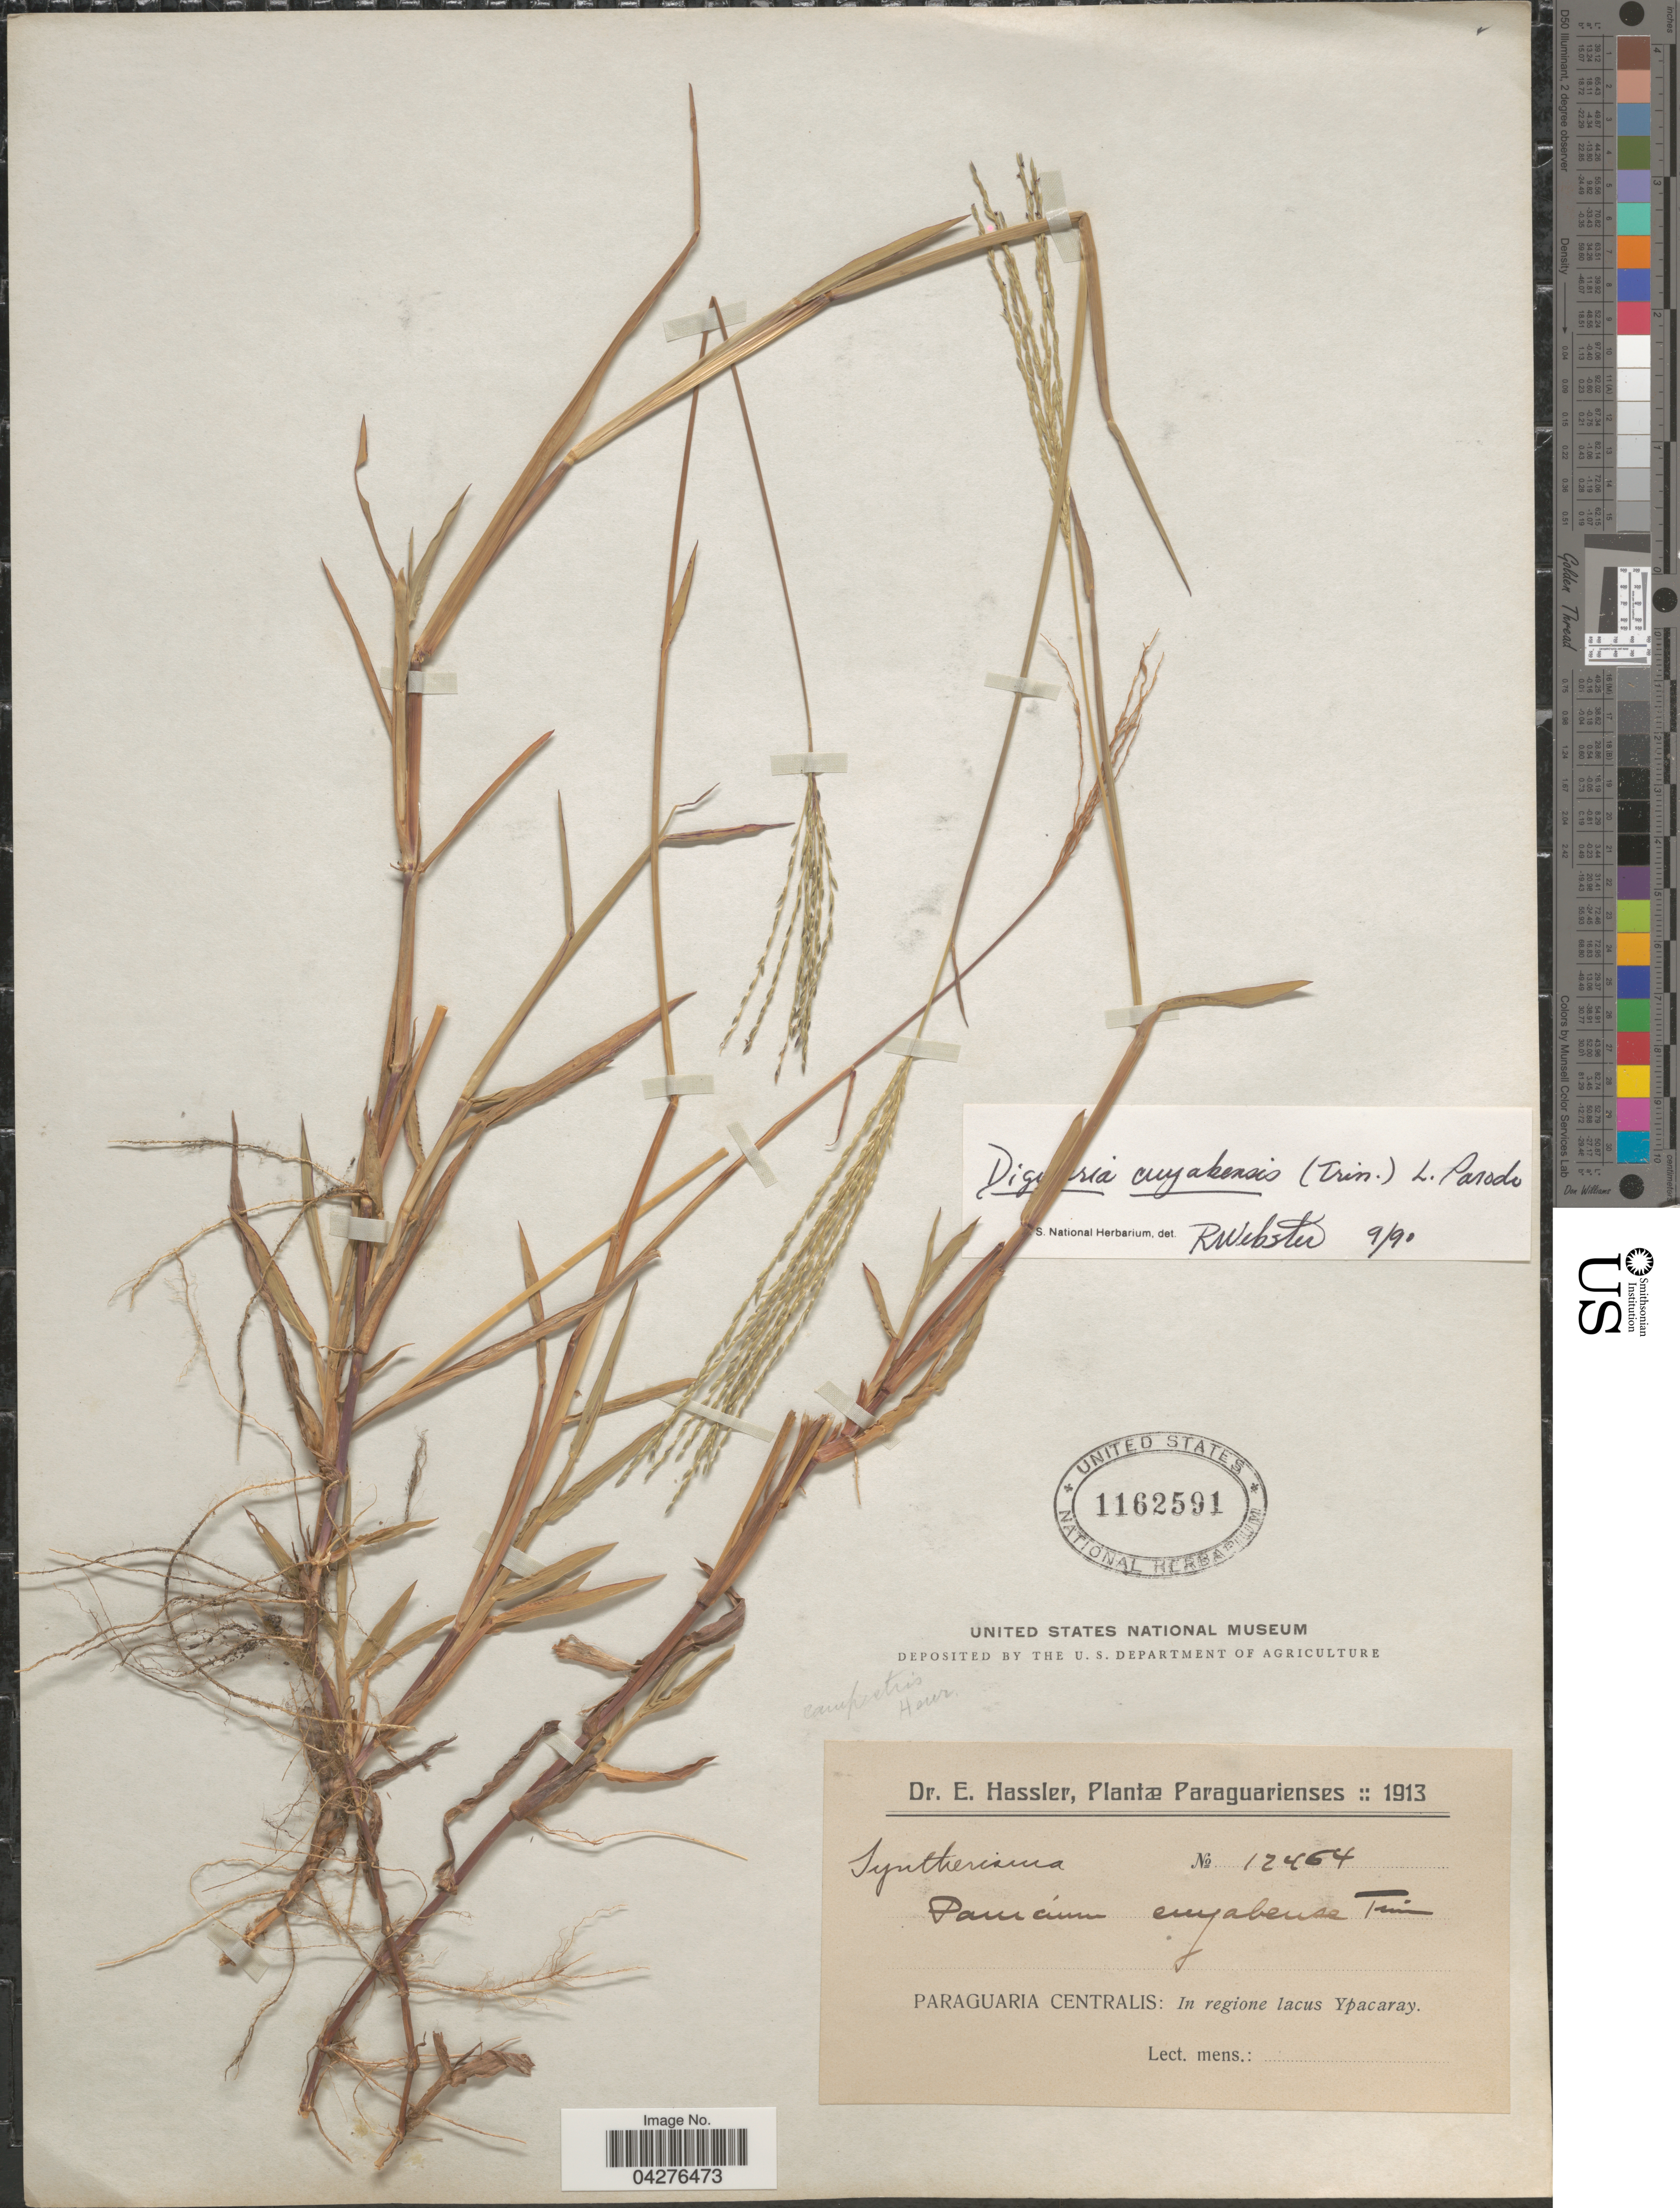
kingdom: Plantae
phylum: Tracheophyta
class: Liliopsida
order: Poales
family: Poaceae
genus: Digitaria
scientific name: Digitaria cuyabensis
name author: (Trin.) Parodi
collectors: E. Hassler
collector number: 12464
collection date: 1913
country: Paraguay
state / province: Paraguari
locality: Paraguaria Centralis: In regione lacus Ypacaray.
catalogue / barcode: US 1162591